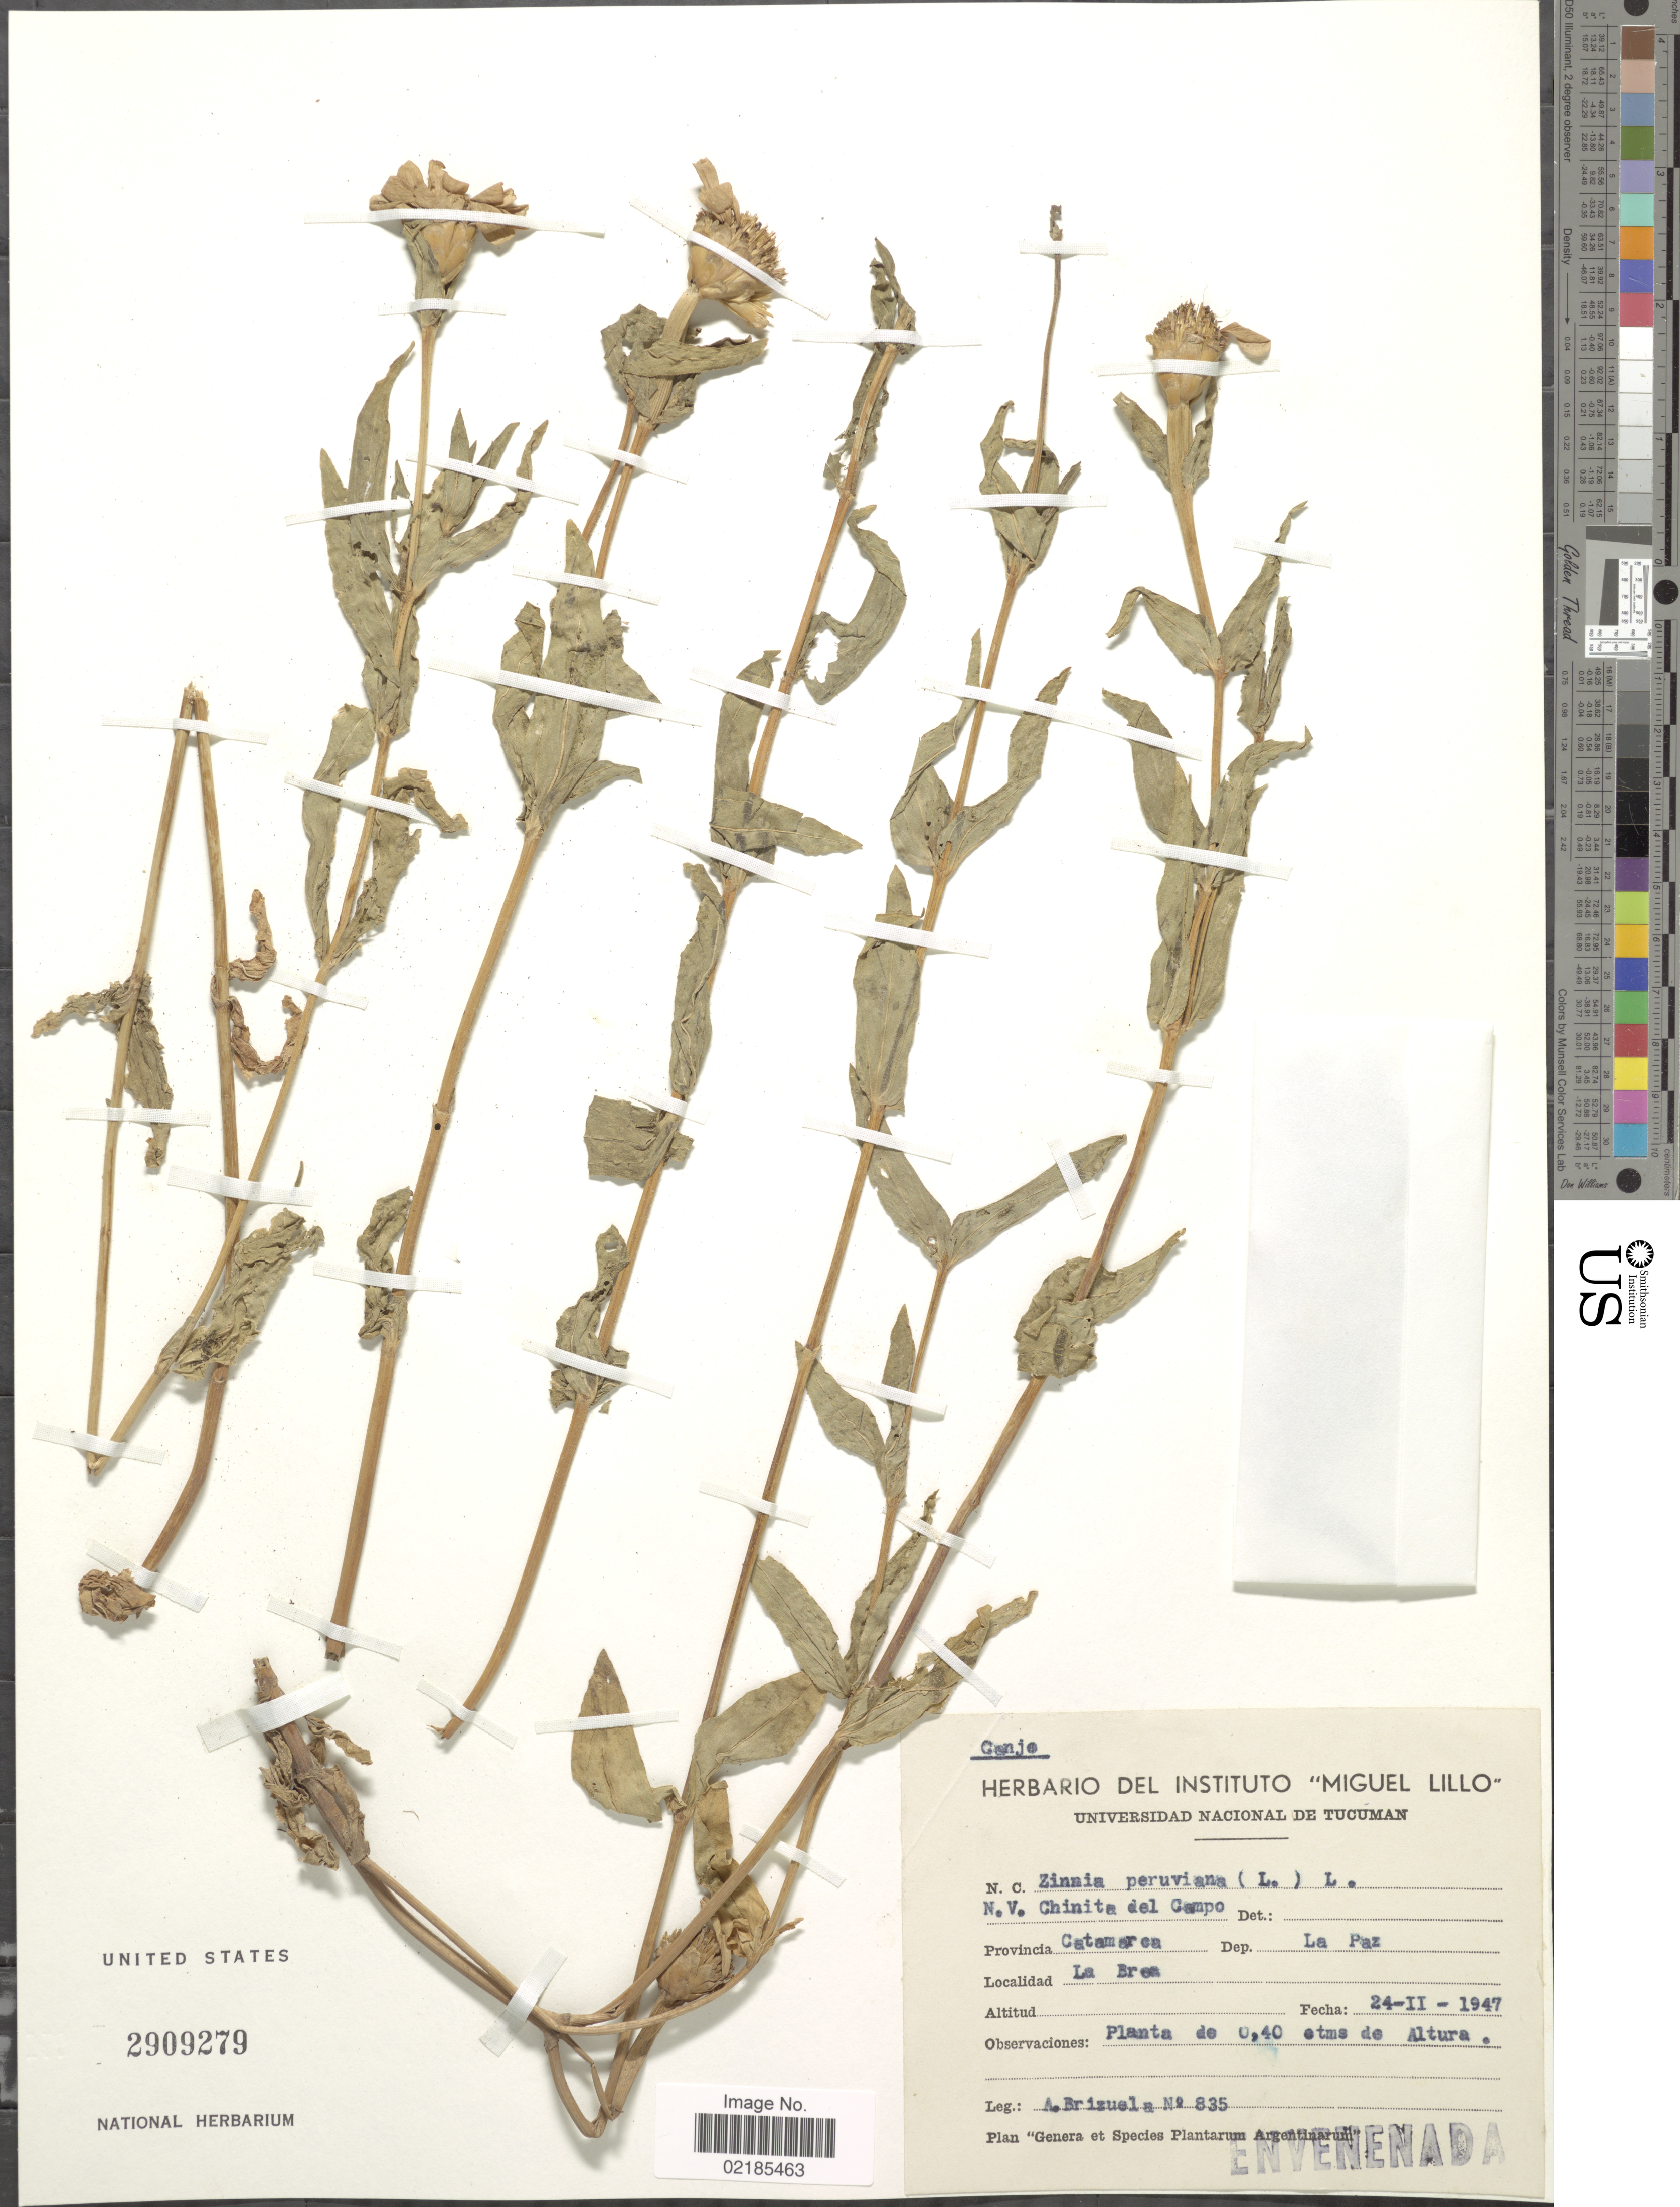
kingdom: Plantae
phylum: Tracheophyta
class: Magnoliopsida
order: Asterales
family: Asteraceae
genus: Zinnia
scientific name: Zinnia multiflora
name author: L.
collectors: A. Brizuela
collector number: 835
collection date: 1947-02-24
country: Argentina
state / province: Catamarca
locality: Dep. La Paz, La Brea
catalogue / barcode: US 2909279